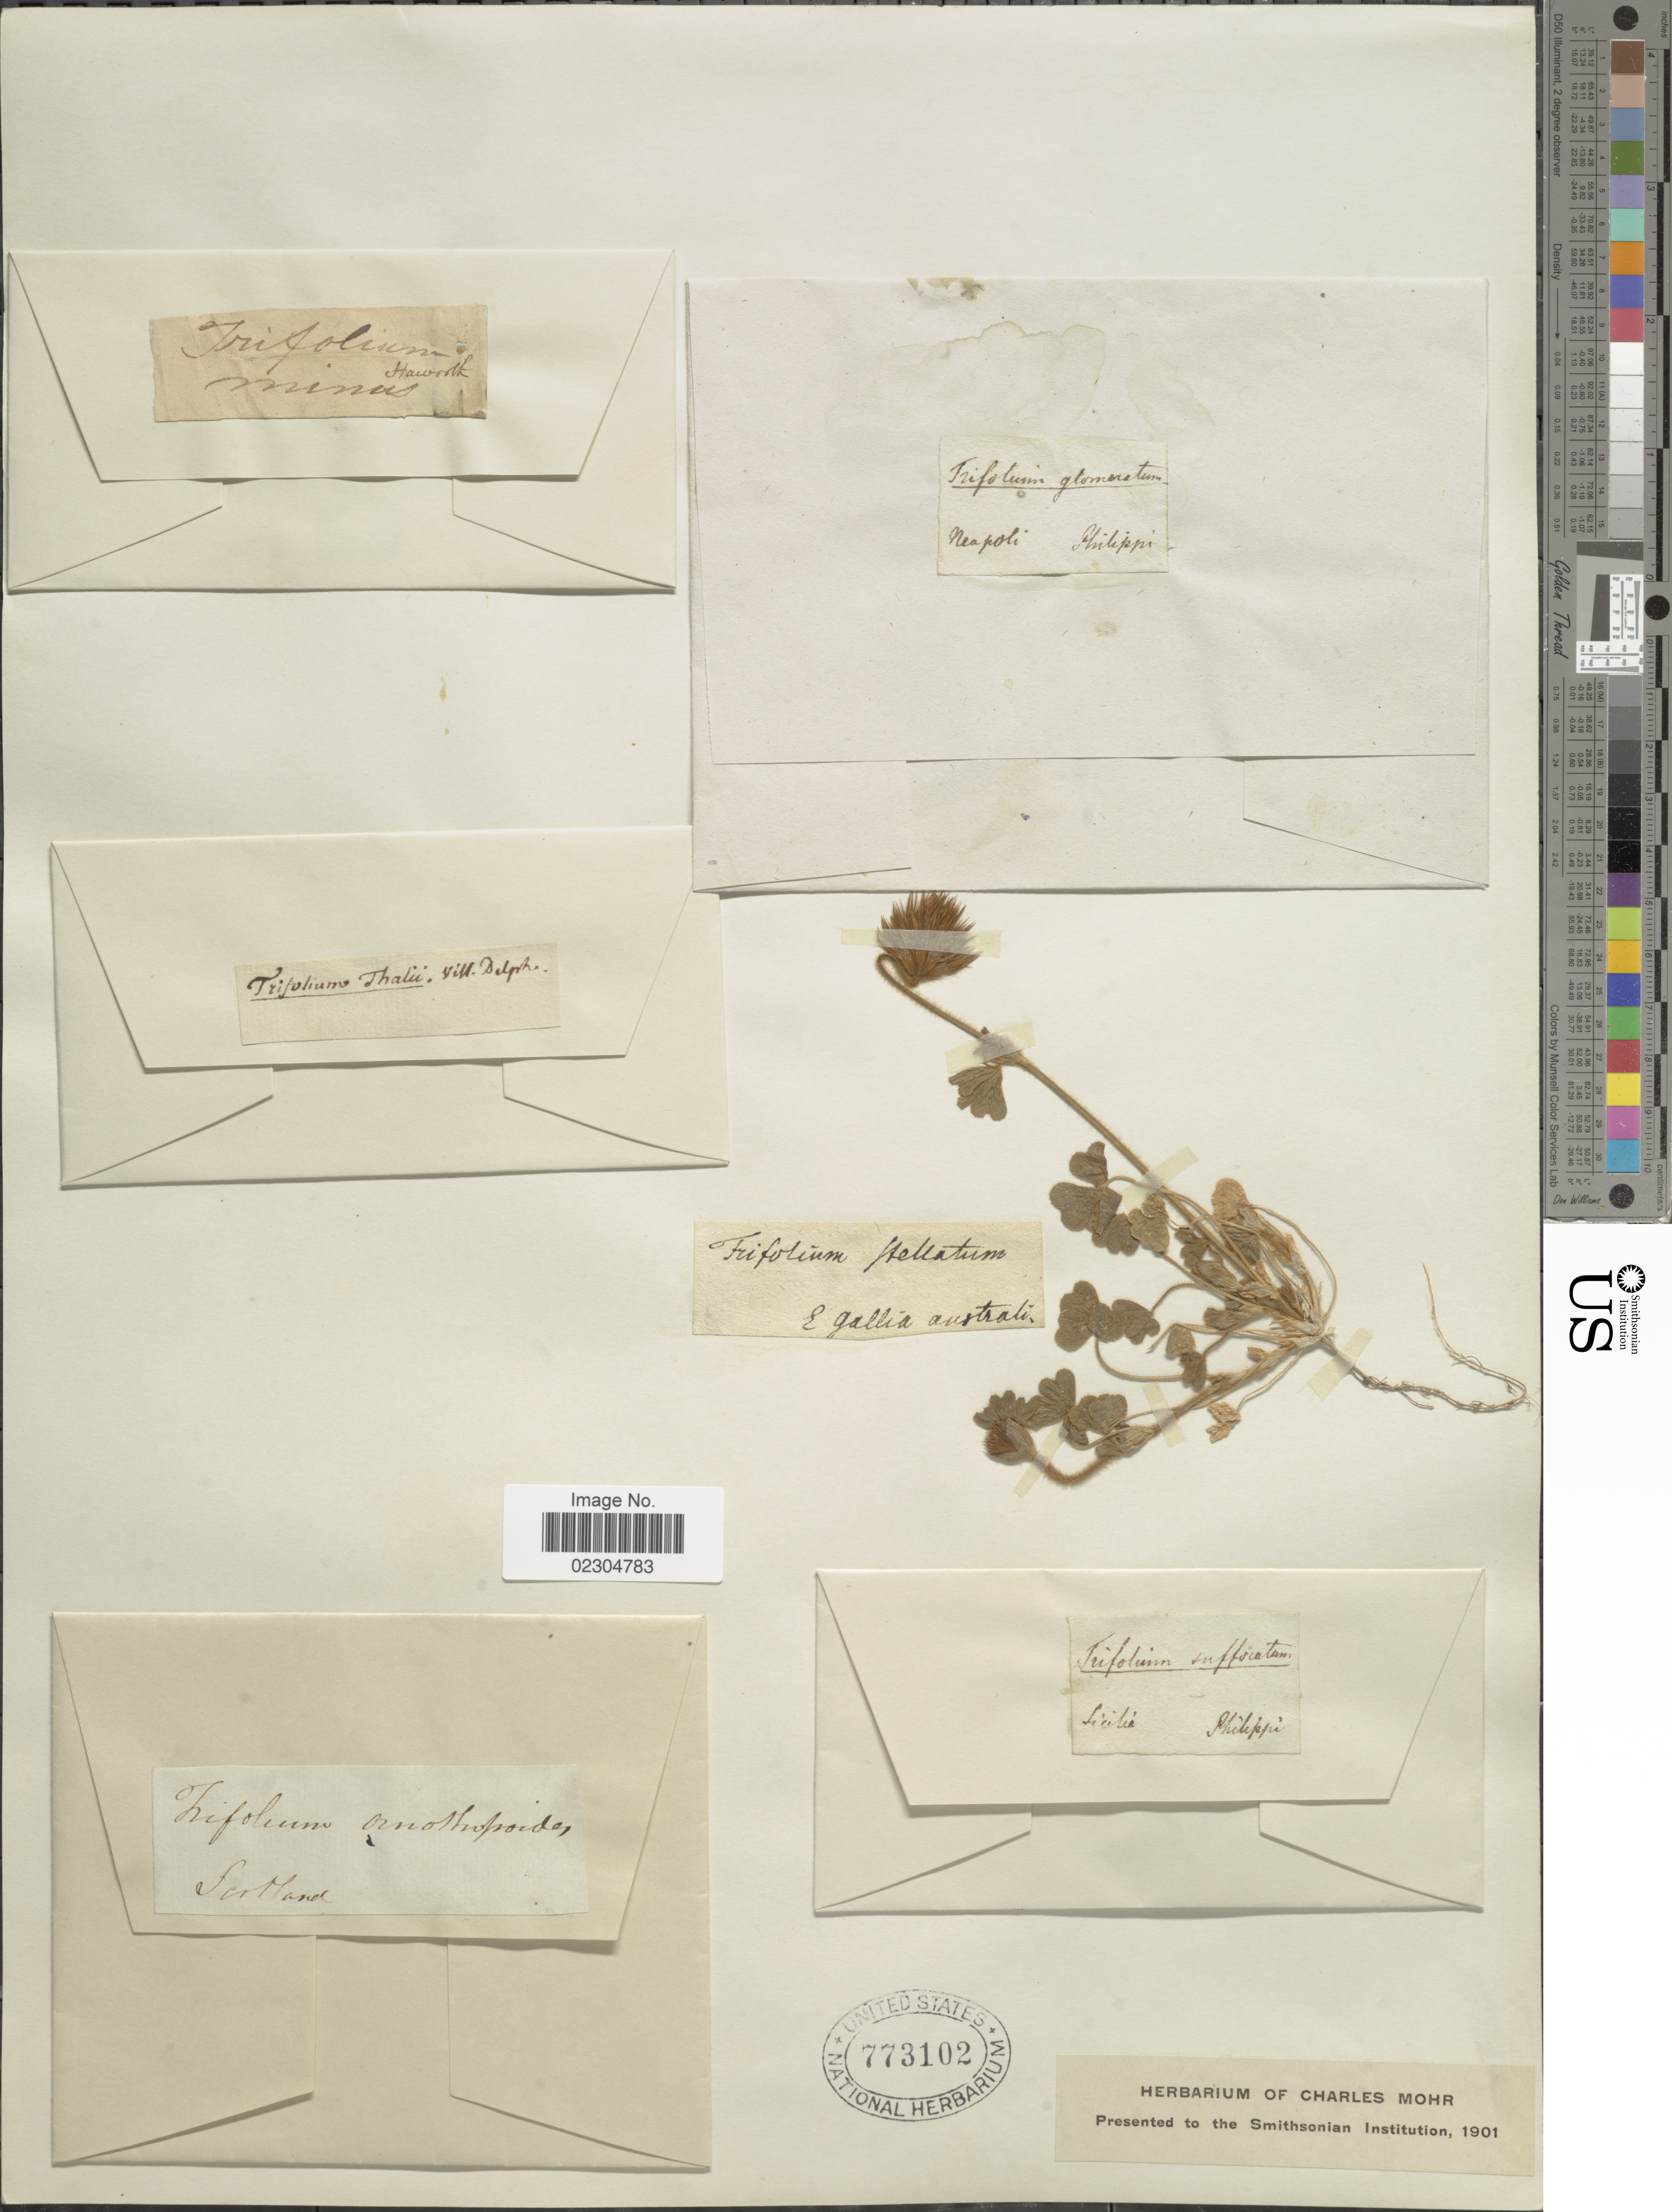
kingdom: Plantae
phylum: Tracheophyta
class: Magnoliopsida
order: Fabales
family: Fabaceae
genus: Trifolium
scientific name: Trifolium stellatum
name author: L.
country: France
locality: E Gallia australi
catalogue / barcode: US 773102-3